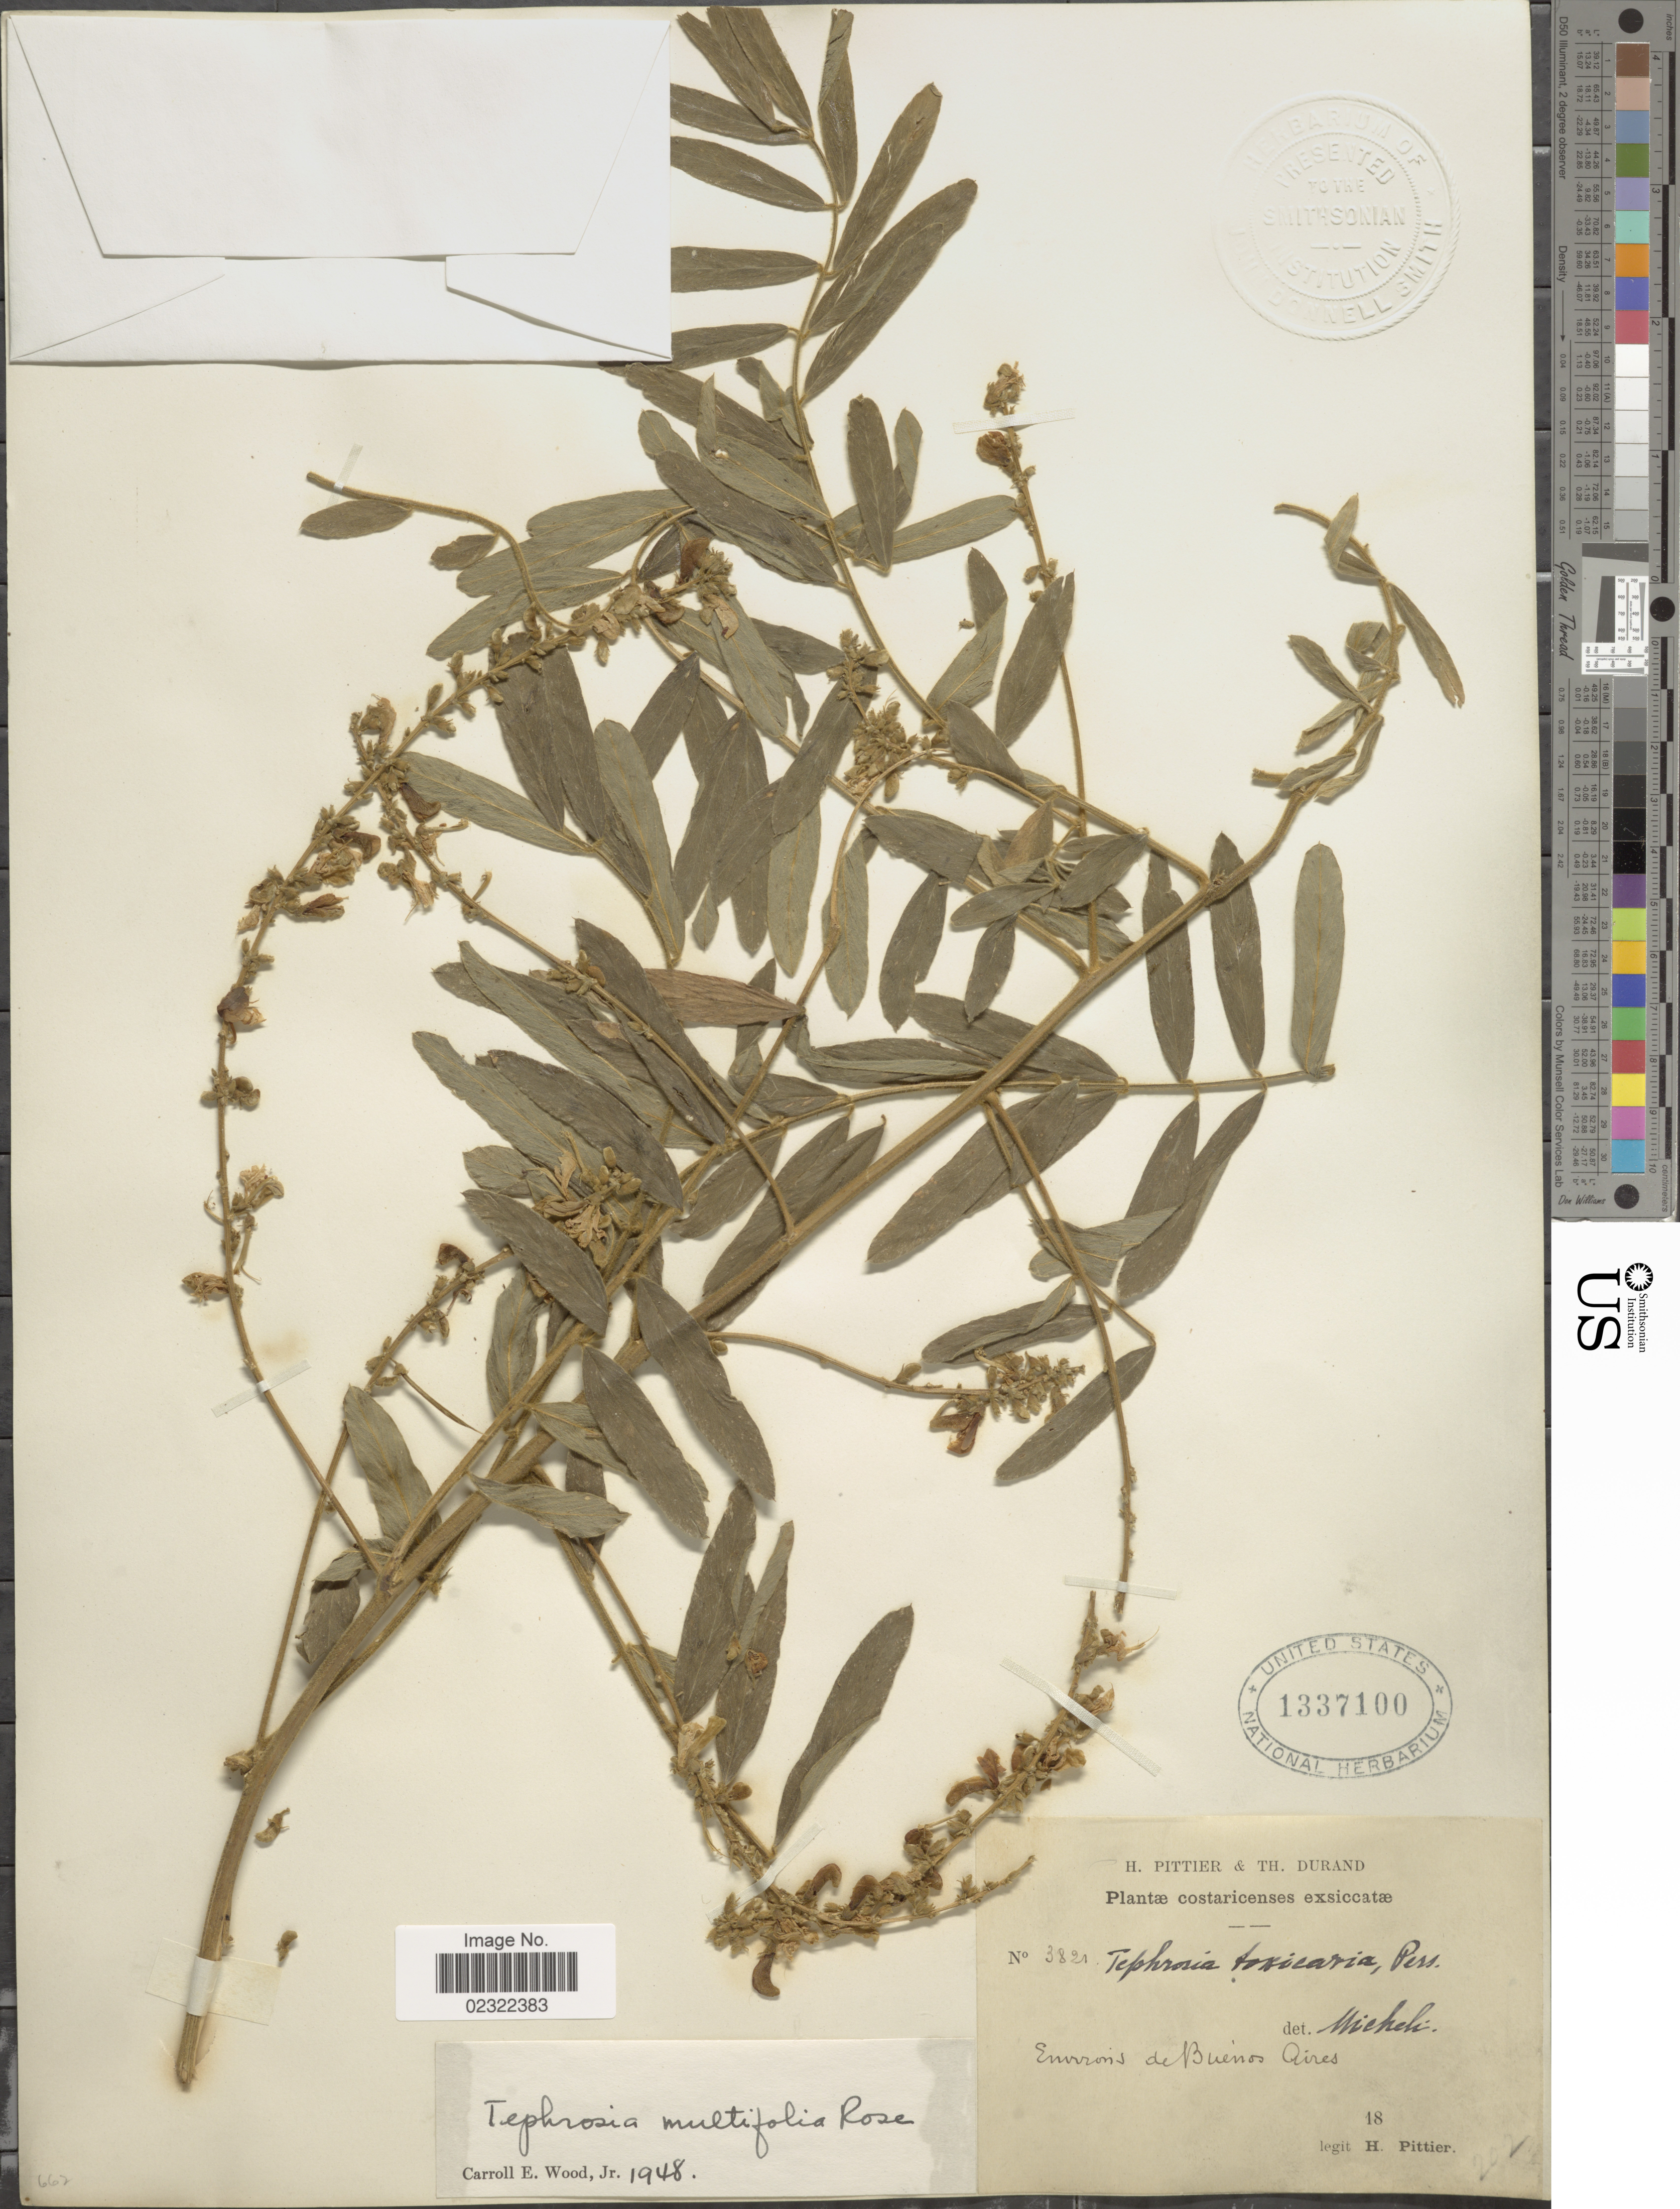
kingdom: Plantae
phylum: Tracheophyta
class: Magnoliopsida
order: Fabales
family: Fabaceae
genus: Tephrosia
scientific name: Tephrosia multifolia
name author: Rose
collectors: H. F. Pittier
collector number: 3821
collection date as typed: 18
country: Costa Rica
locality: Costaricenses, Environs de Buenos Aires.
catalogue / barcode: US 1337100